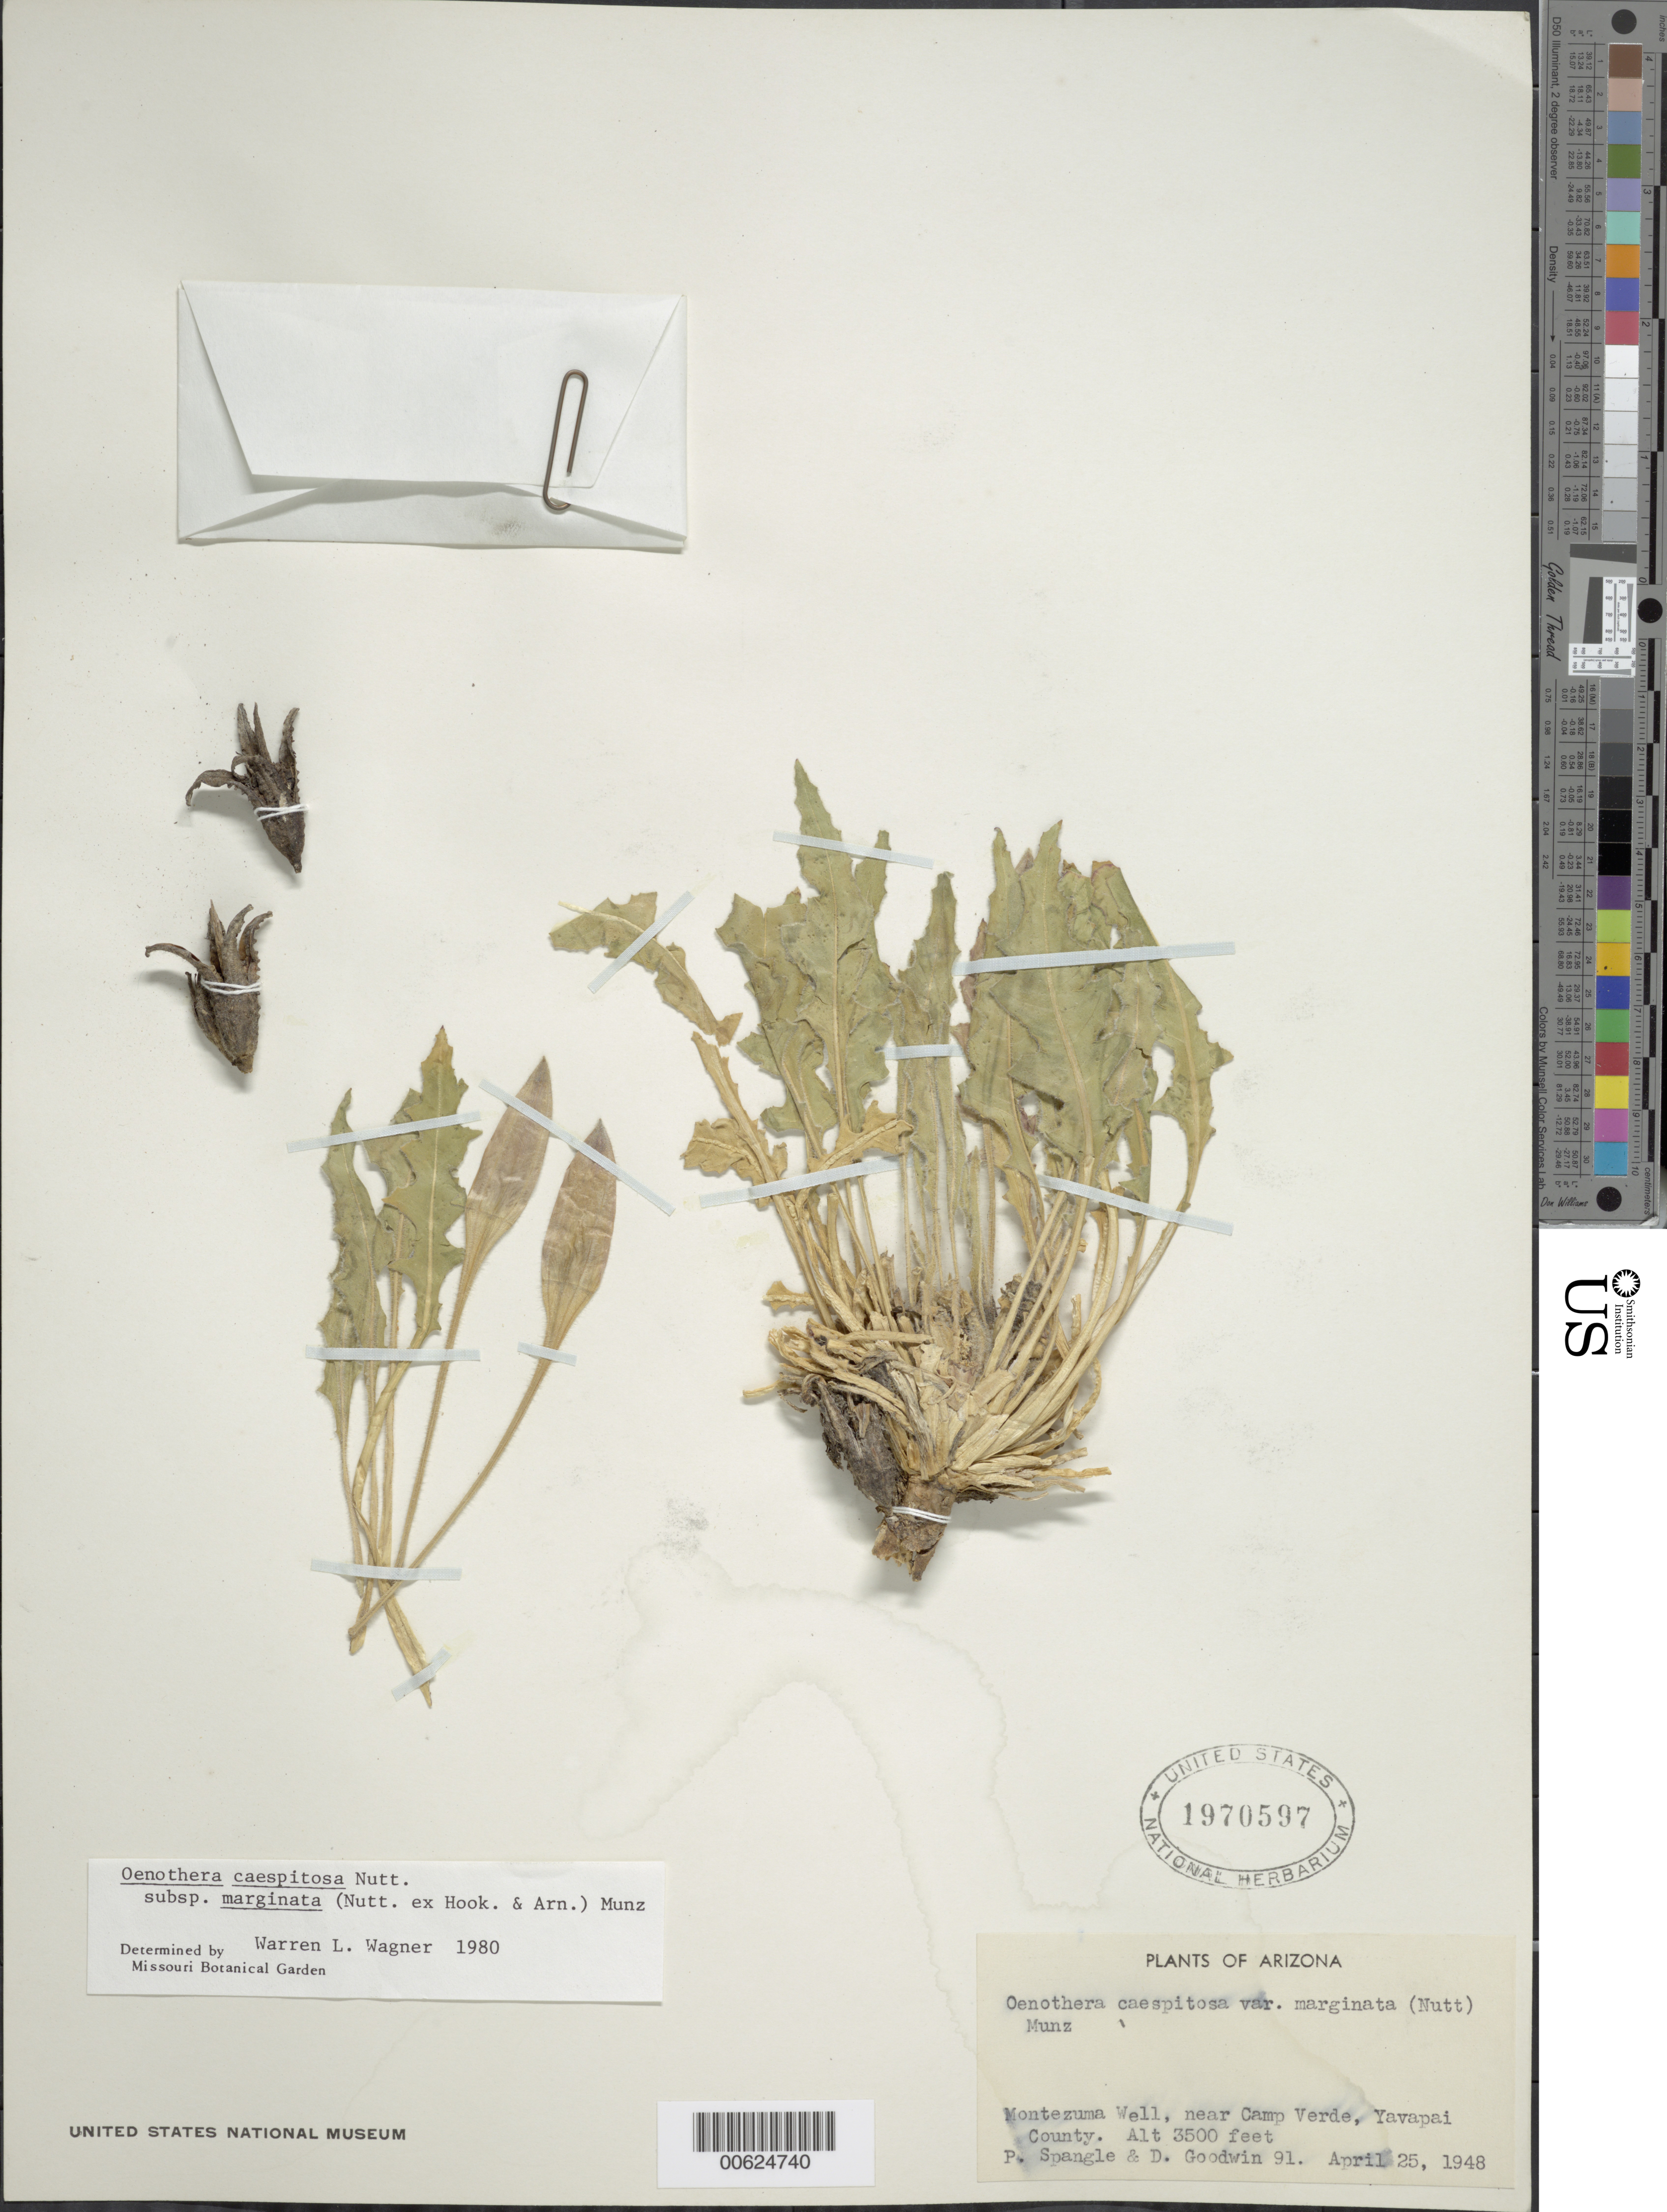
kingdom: Plantae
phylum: Tracheophyta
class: Magnoliopsida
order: Myrtales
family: Onagraceae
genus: Oenothera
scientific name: Oenothera cespitosa subsp. marginata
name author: (Nutt. ex Hook. & Arn.) Munz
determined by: Wagner, W. L., (BOT), Smithsonian Institution - National Museum of Natural History (UNITED STATES)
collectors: P. Spangle & D. Goodwin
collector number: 91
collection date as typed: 25 Apr 1948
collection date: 1948-04-25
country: United States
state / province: Arizona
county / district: Yavapai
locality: Montezuma Well, neaer Camp Verde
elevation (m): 1067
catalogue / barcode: US 1970597